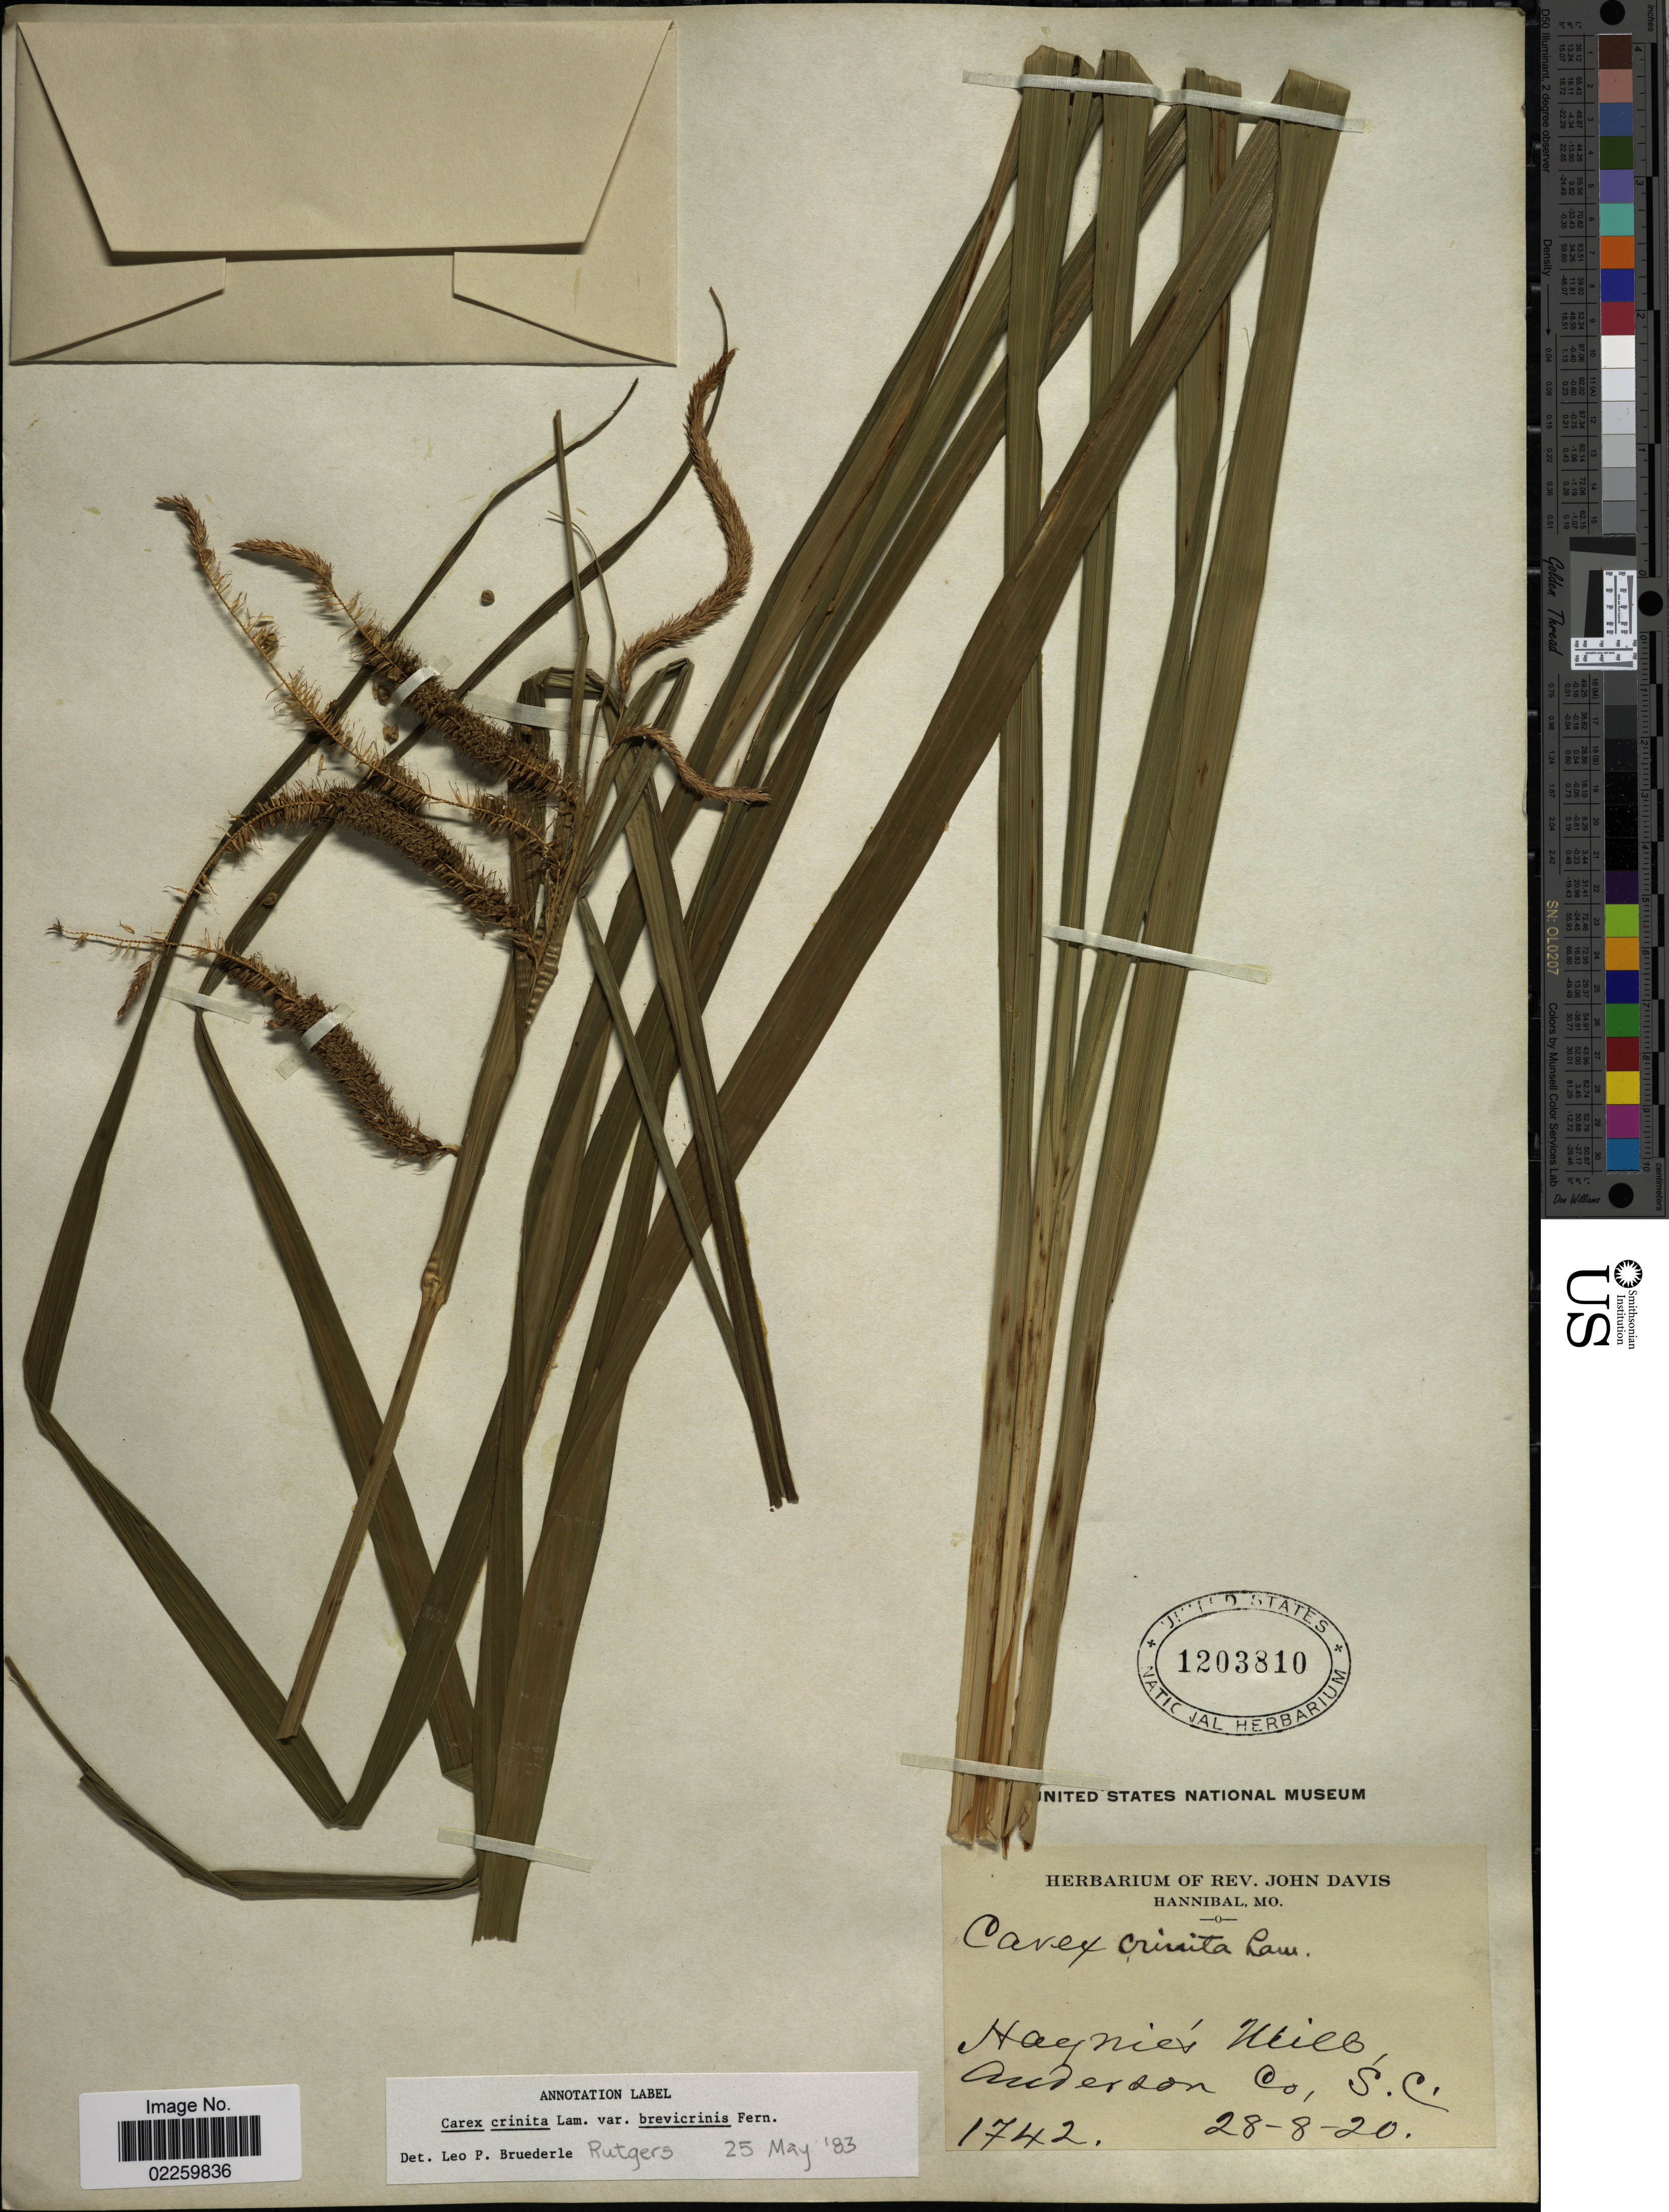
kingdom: Plantae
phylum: Tracheophyta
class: Liliopsida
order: Poales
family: Cyperaceae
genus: Carex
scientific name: Carex crinita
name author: Lam.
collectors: ex herb. Rev. John Davis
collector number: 1742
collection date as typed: Transcribed d/m/y: 28/8/20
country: United States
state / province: South Carolina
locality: Haynies Hill, Anderson Co., S. C.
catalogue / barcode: US 1203810